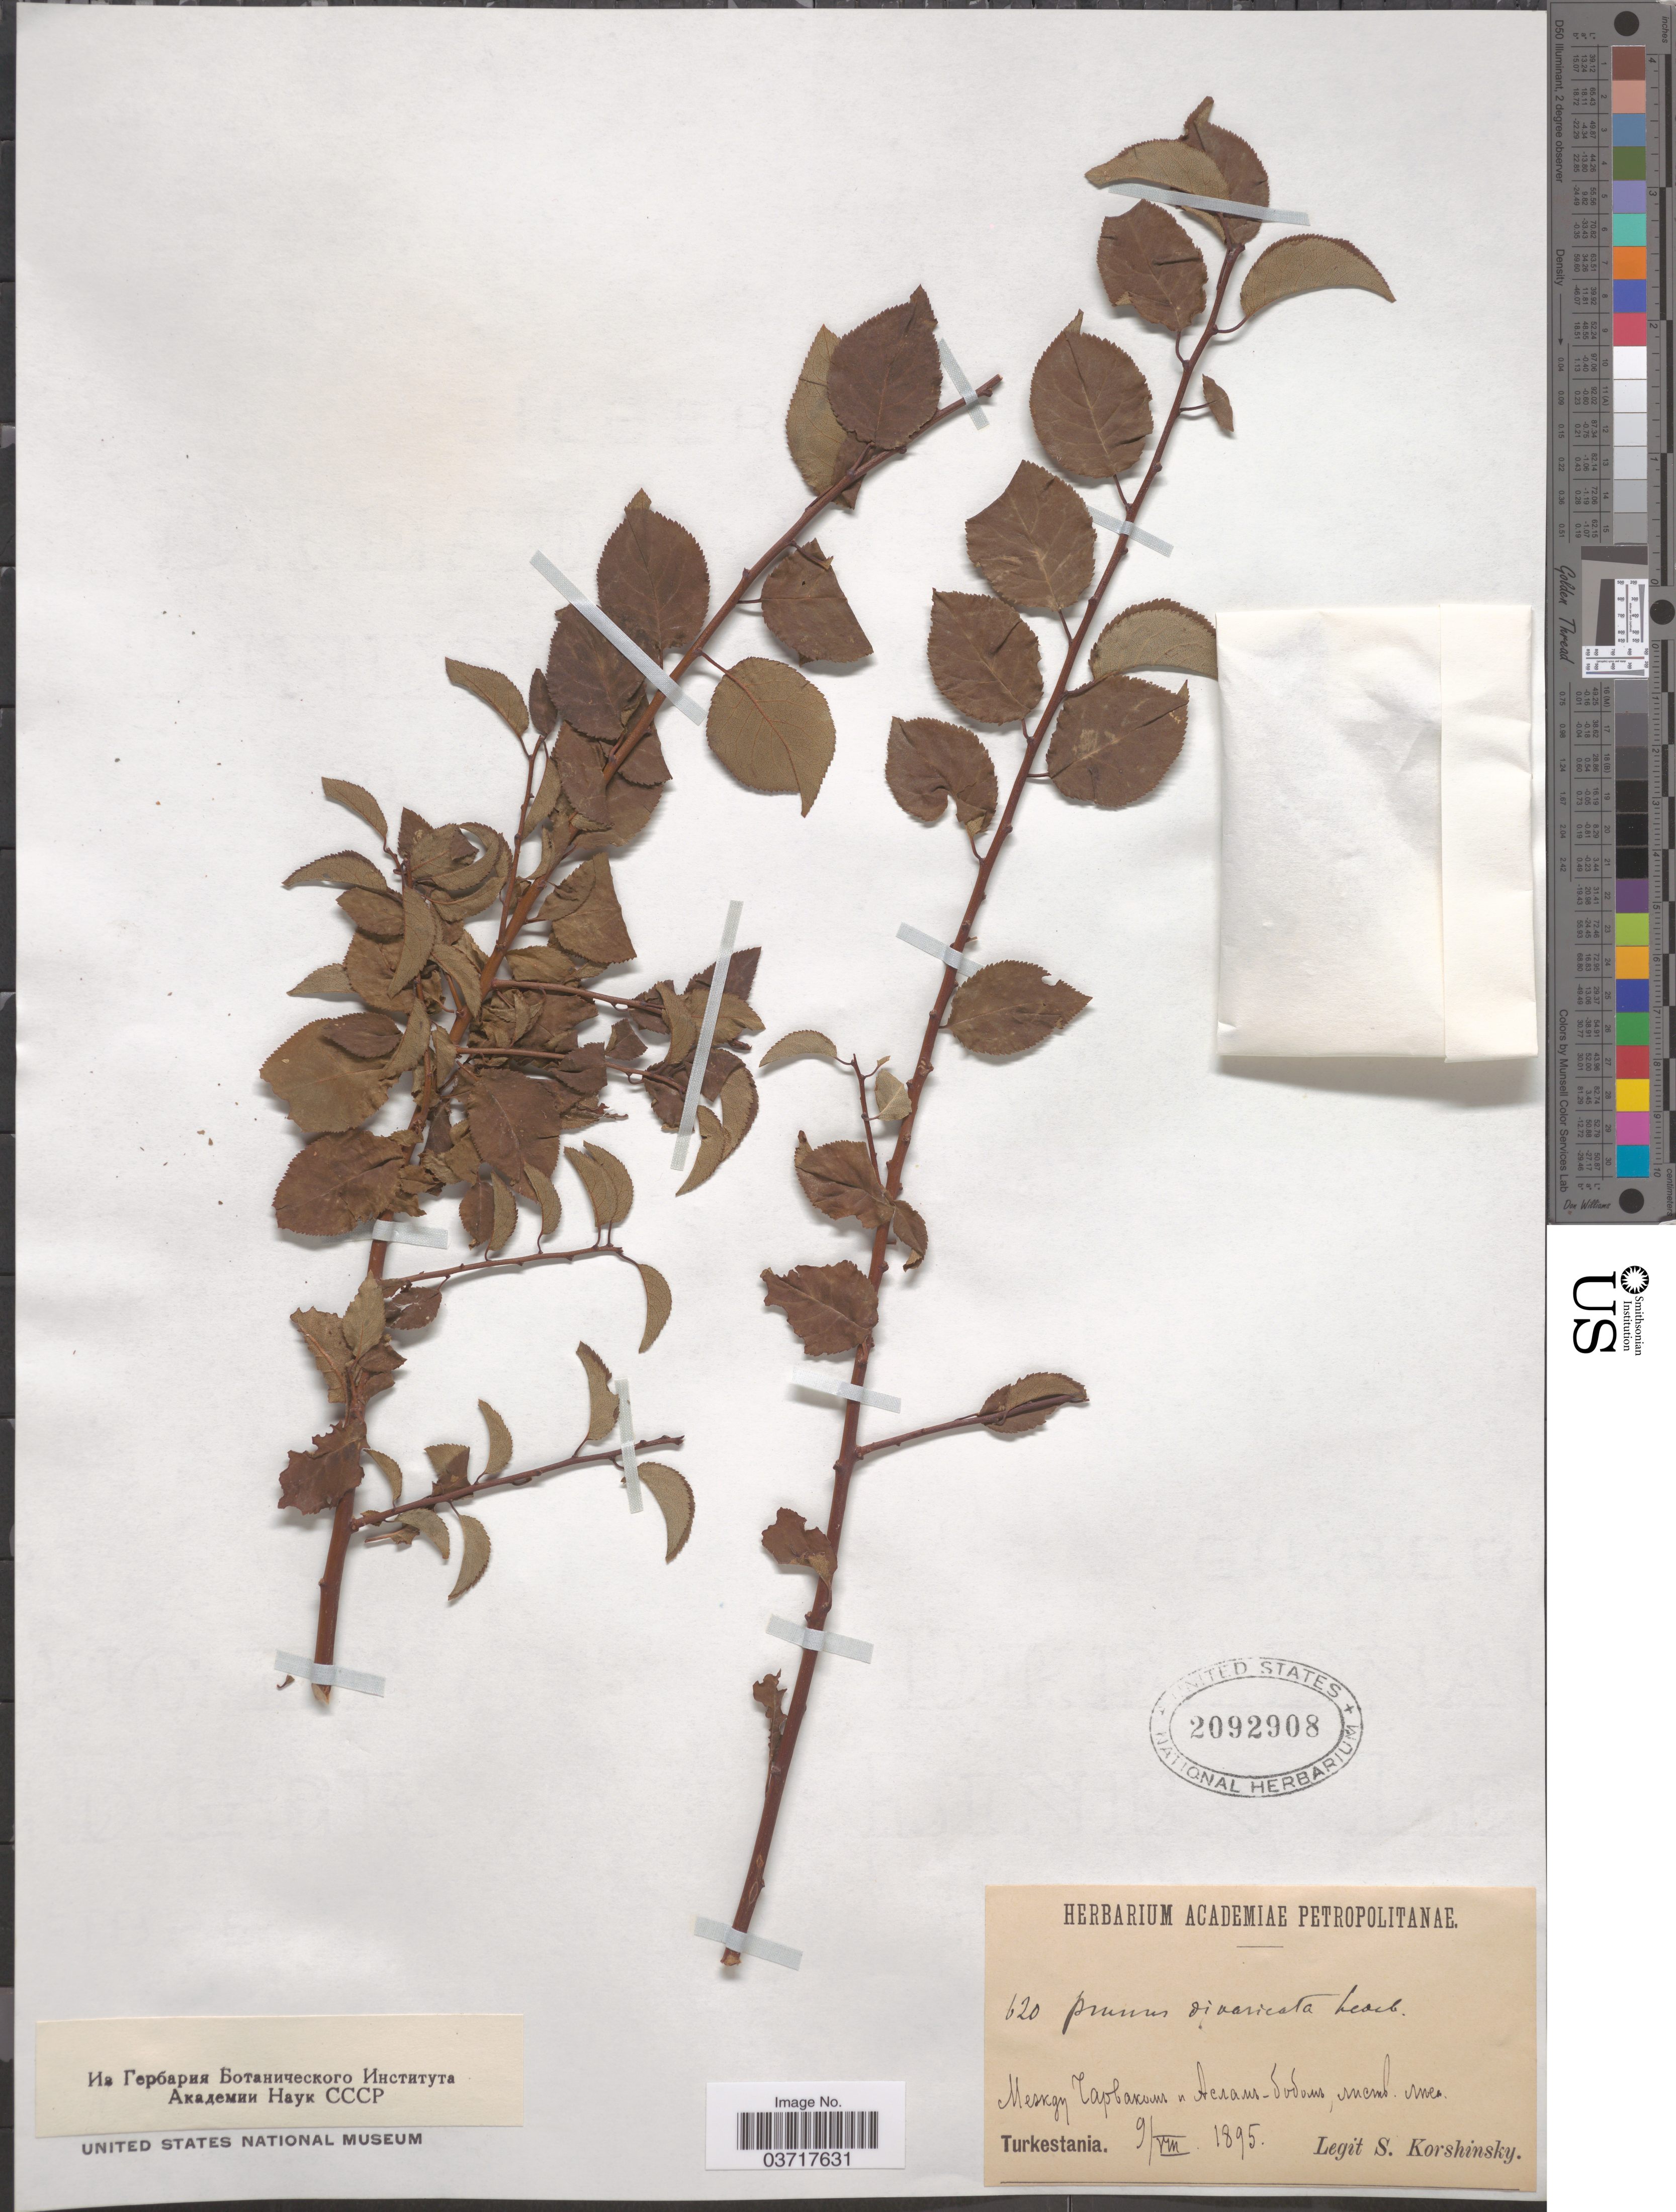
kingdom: Plantae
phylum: Tracheophyta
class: Magnoliopsida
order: Rosales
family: Rosaceae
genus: Prunus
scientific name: Prunus divaricata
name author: Ledeb.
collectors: S. I. Korshinsky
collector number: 620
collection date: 1895-08-09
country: Kyrgyzstan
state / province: Jalal-Abad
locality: Between Charvak and Aslan-bob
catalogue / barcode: US 2092908